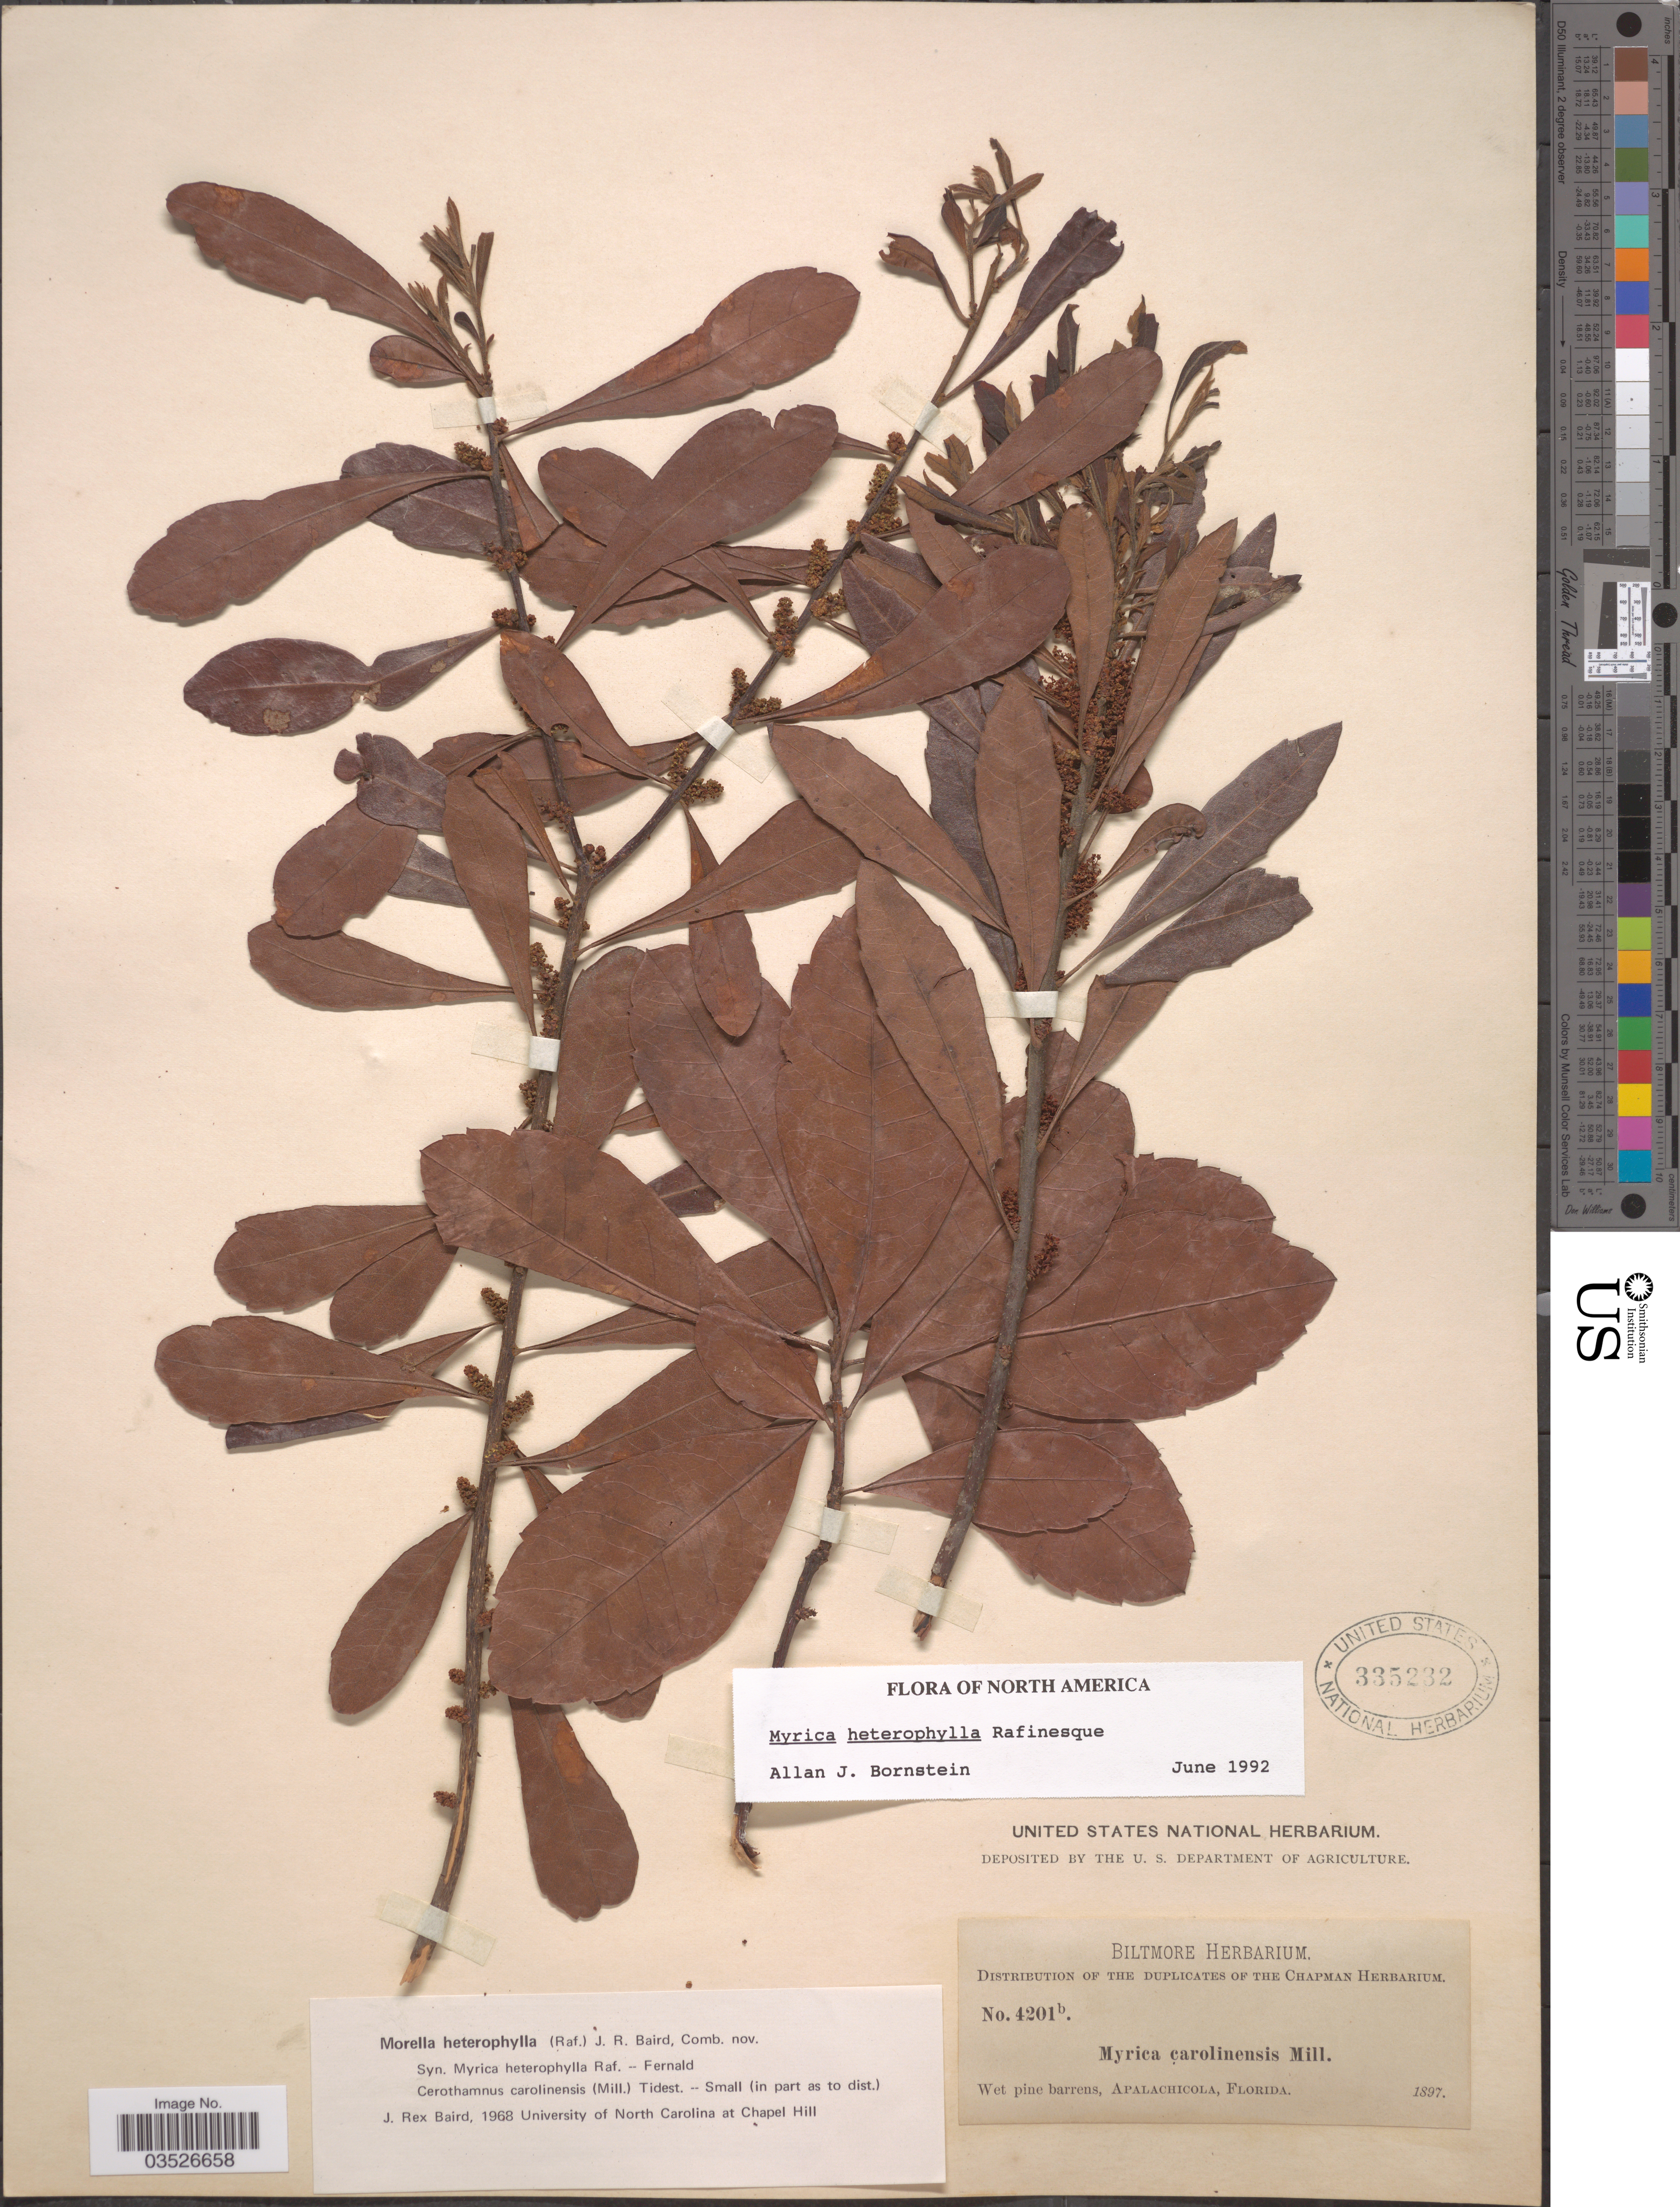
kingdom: Plantae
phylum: Tracheophyta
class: Magnoliopsida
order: Fagales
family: Myricaceae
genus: Morella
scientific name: Morella caroliniensis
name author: (Mill.) Small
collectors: ex herb. Biltmore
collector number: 4201b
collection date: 1897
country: United States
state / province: Florida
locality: Apalachicola.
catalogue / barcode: US 335232